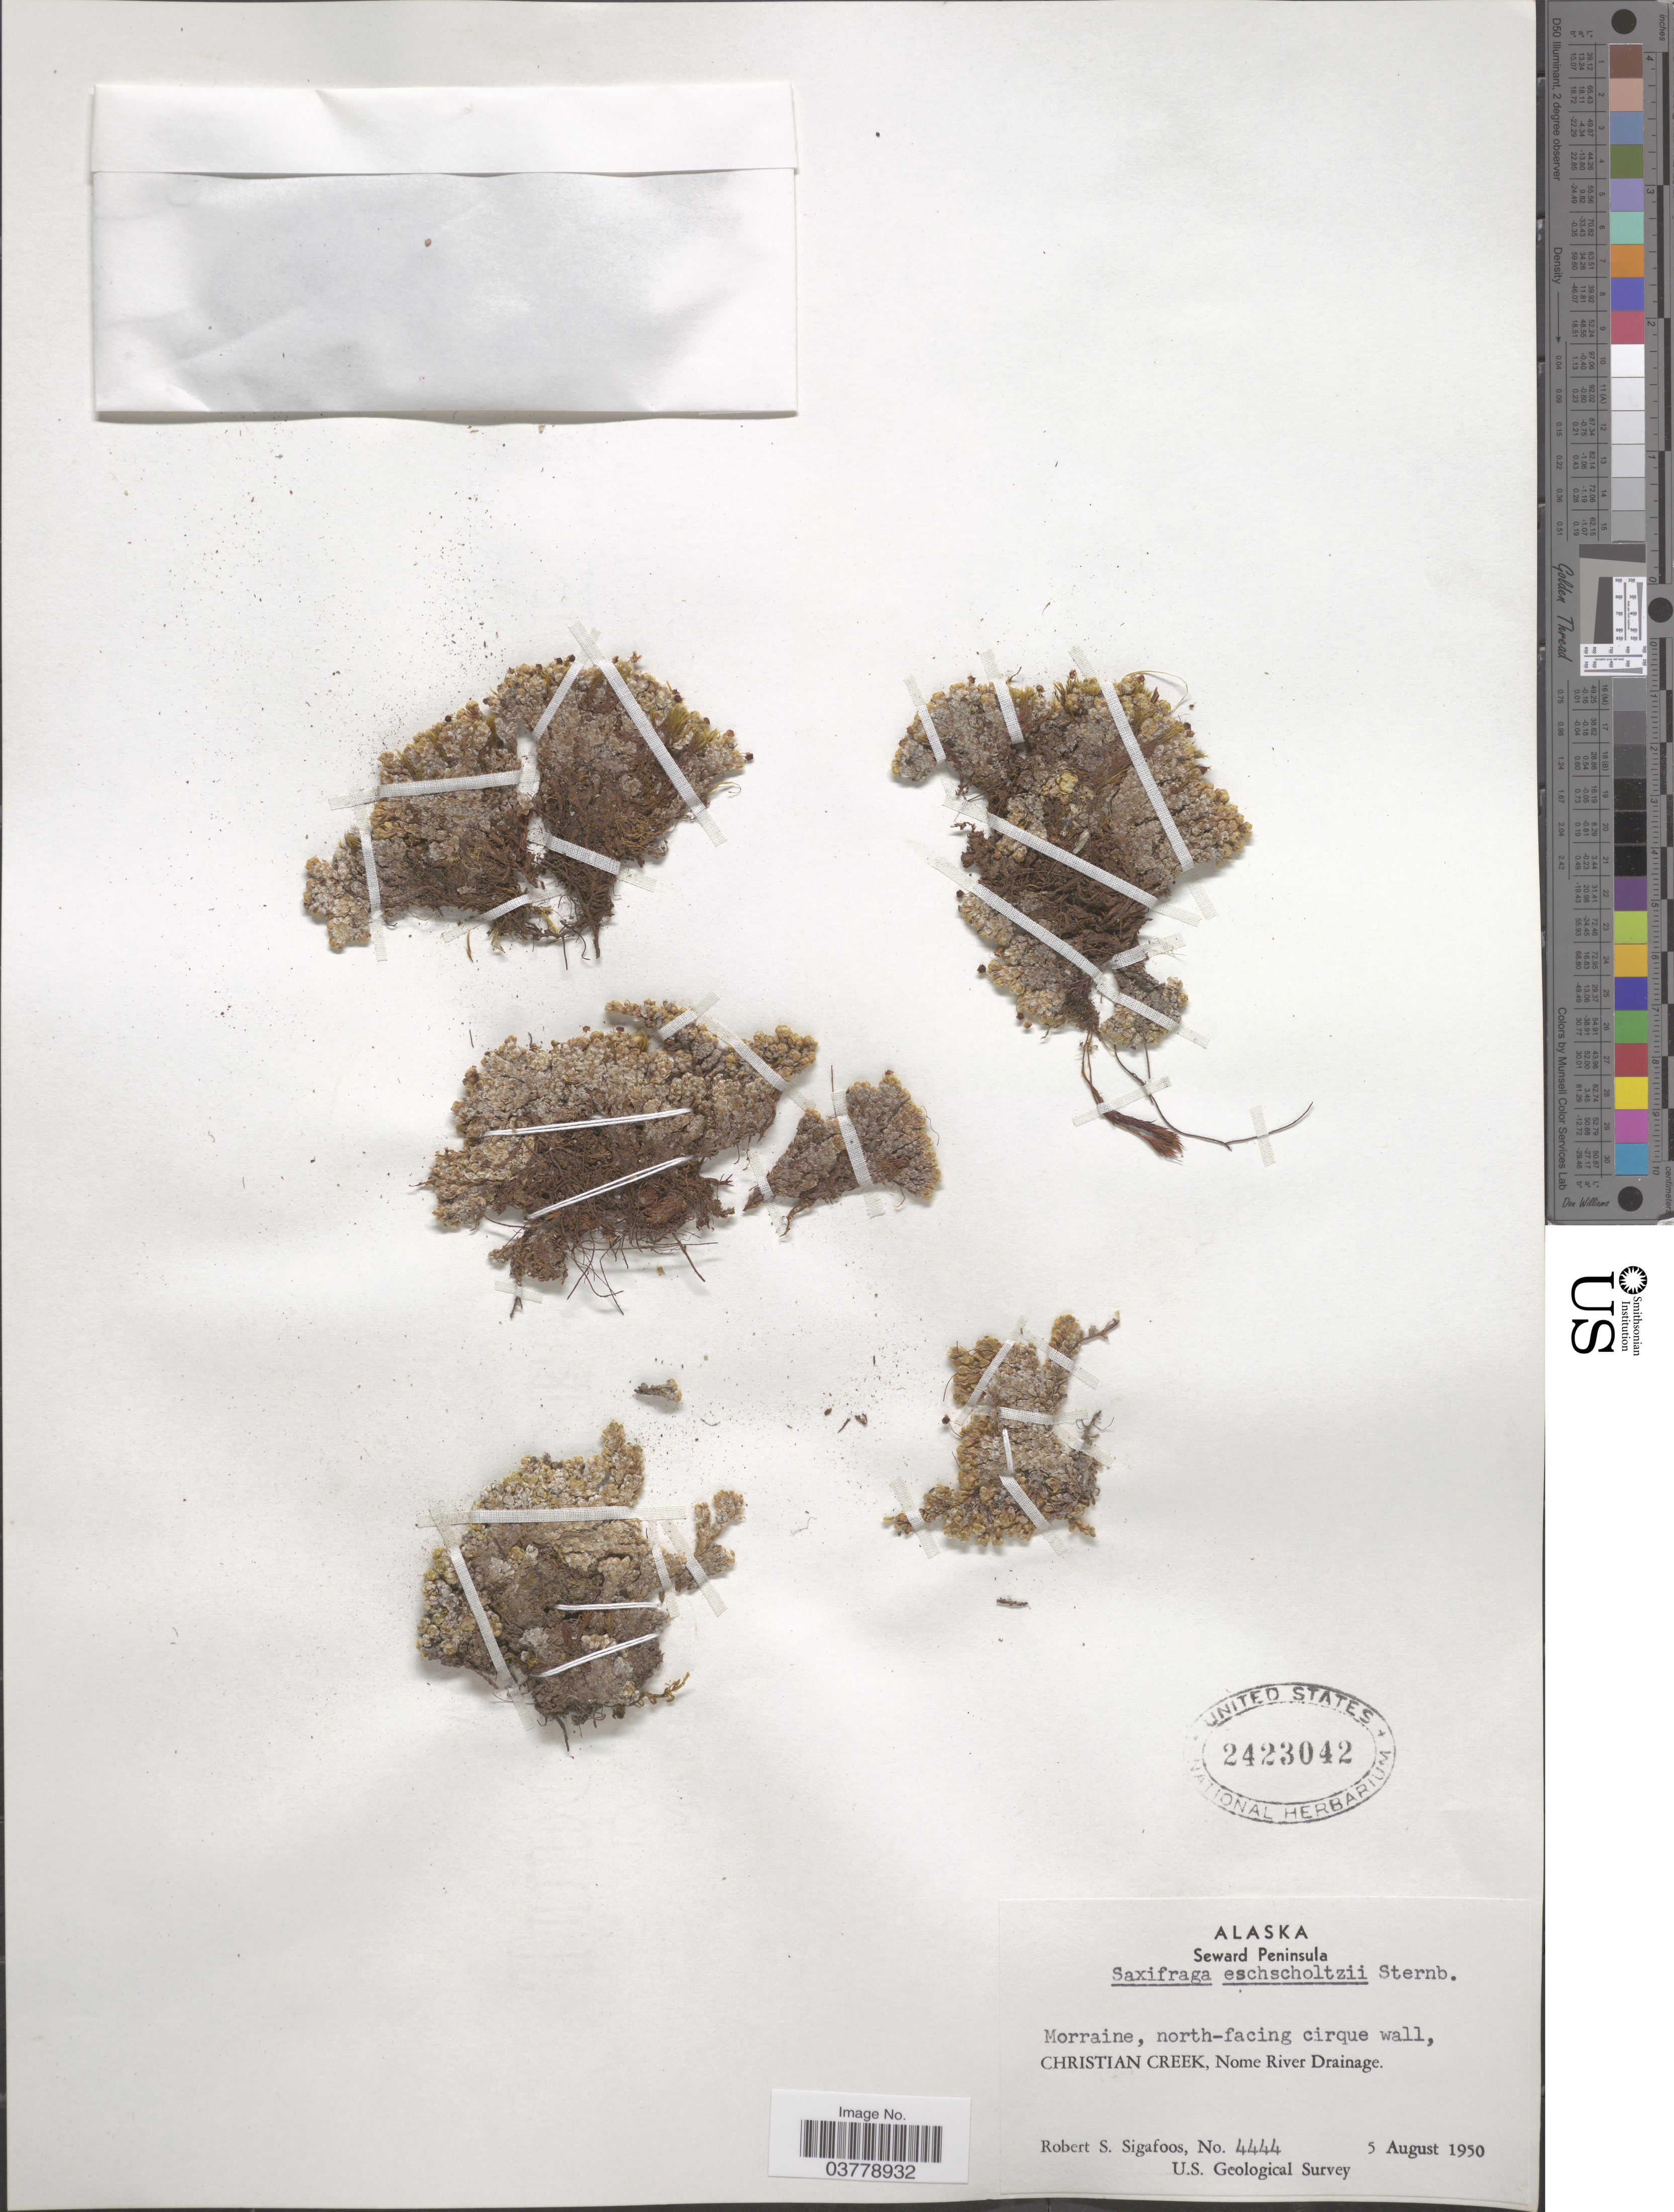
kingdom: Plantae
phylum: Tracheophyta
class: Magnoliopsida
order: Saxifragales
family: Saxifragaceae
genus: Saxifraga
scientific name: Saxifraga eschscholtzii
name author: Sternb.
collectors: R. Sigafoos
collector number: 4444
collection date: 1950-08-05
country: United States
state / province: Alaska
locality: Seward Peninsula. Christian Creek, Nome River Drainage.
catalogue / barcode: US 2423042